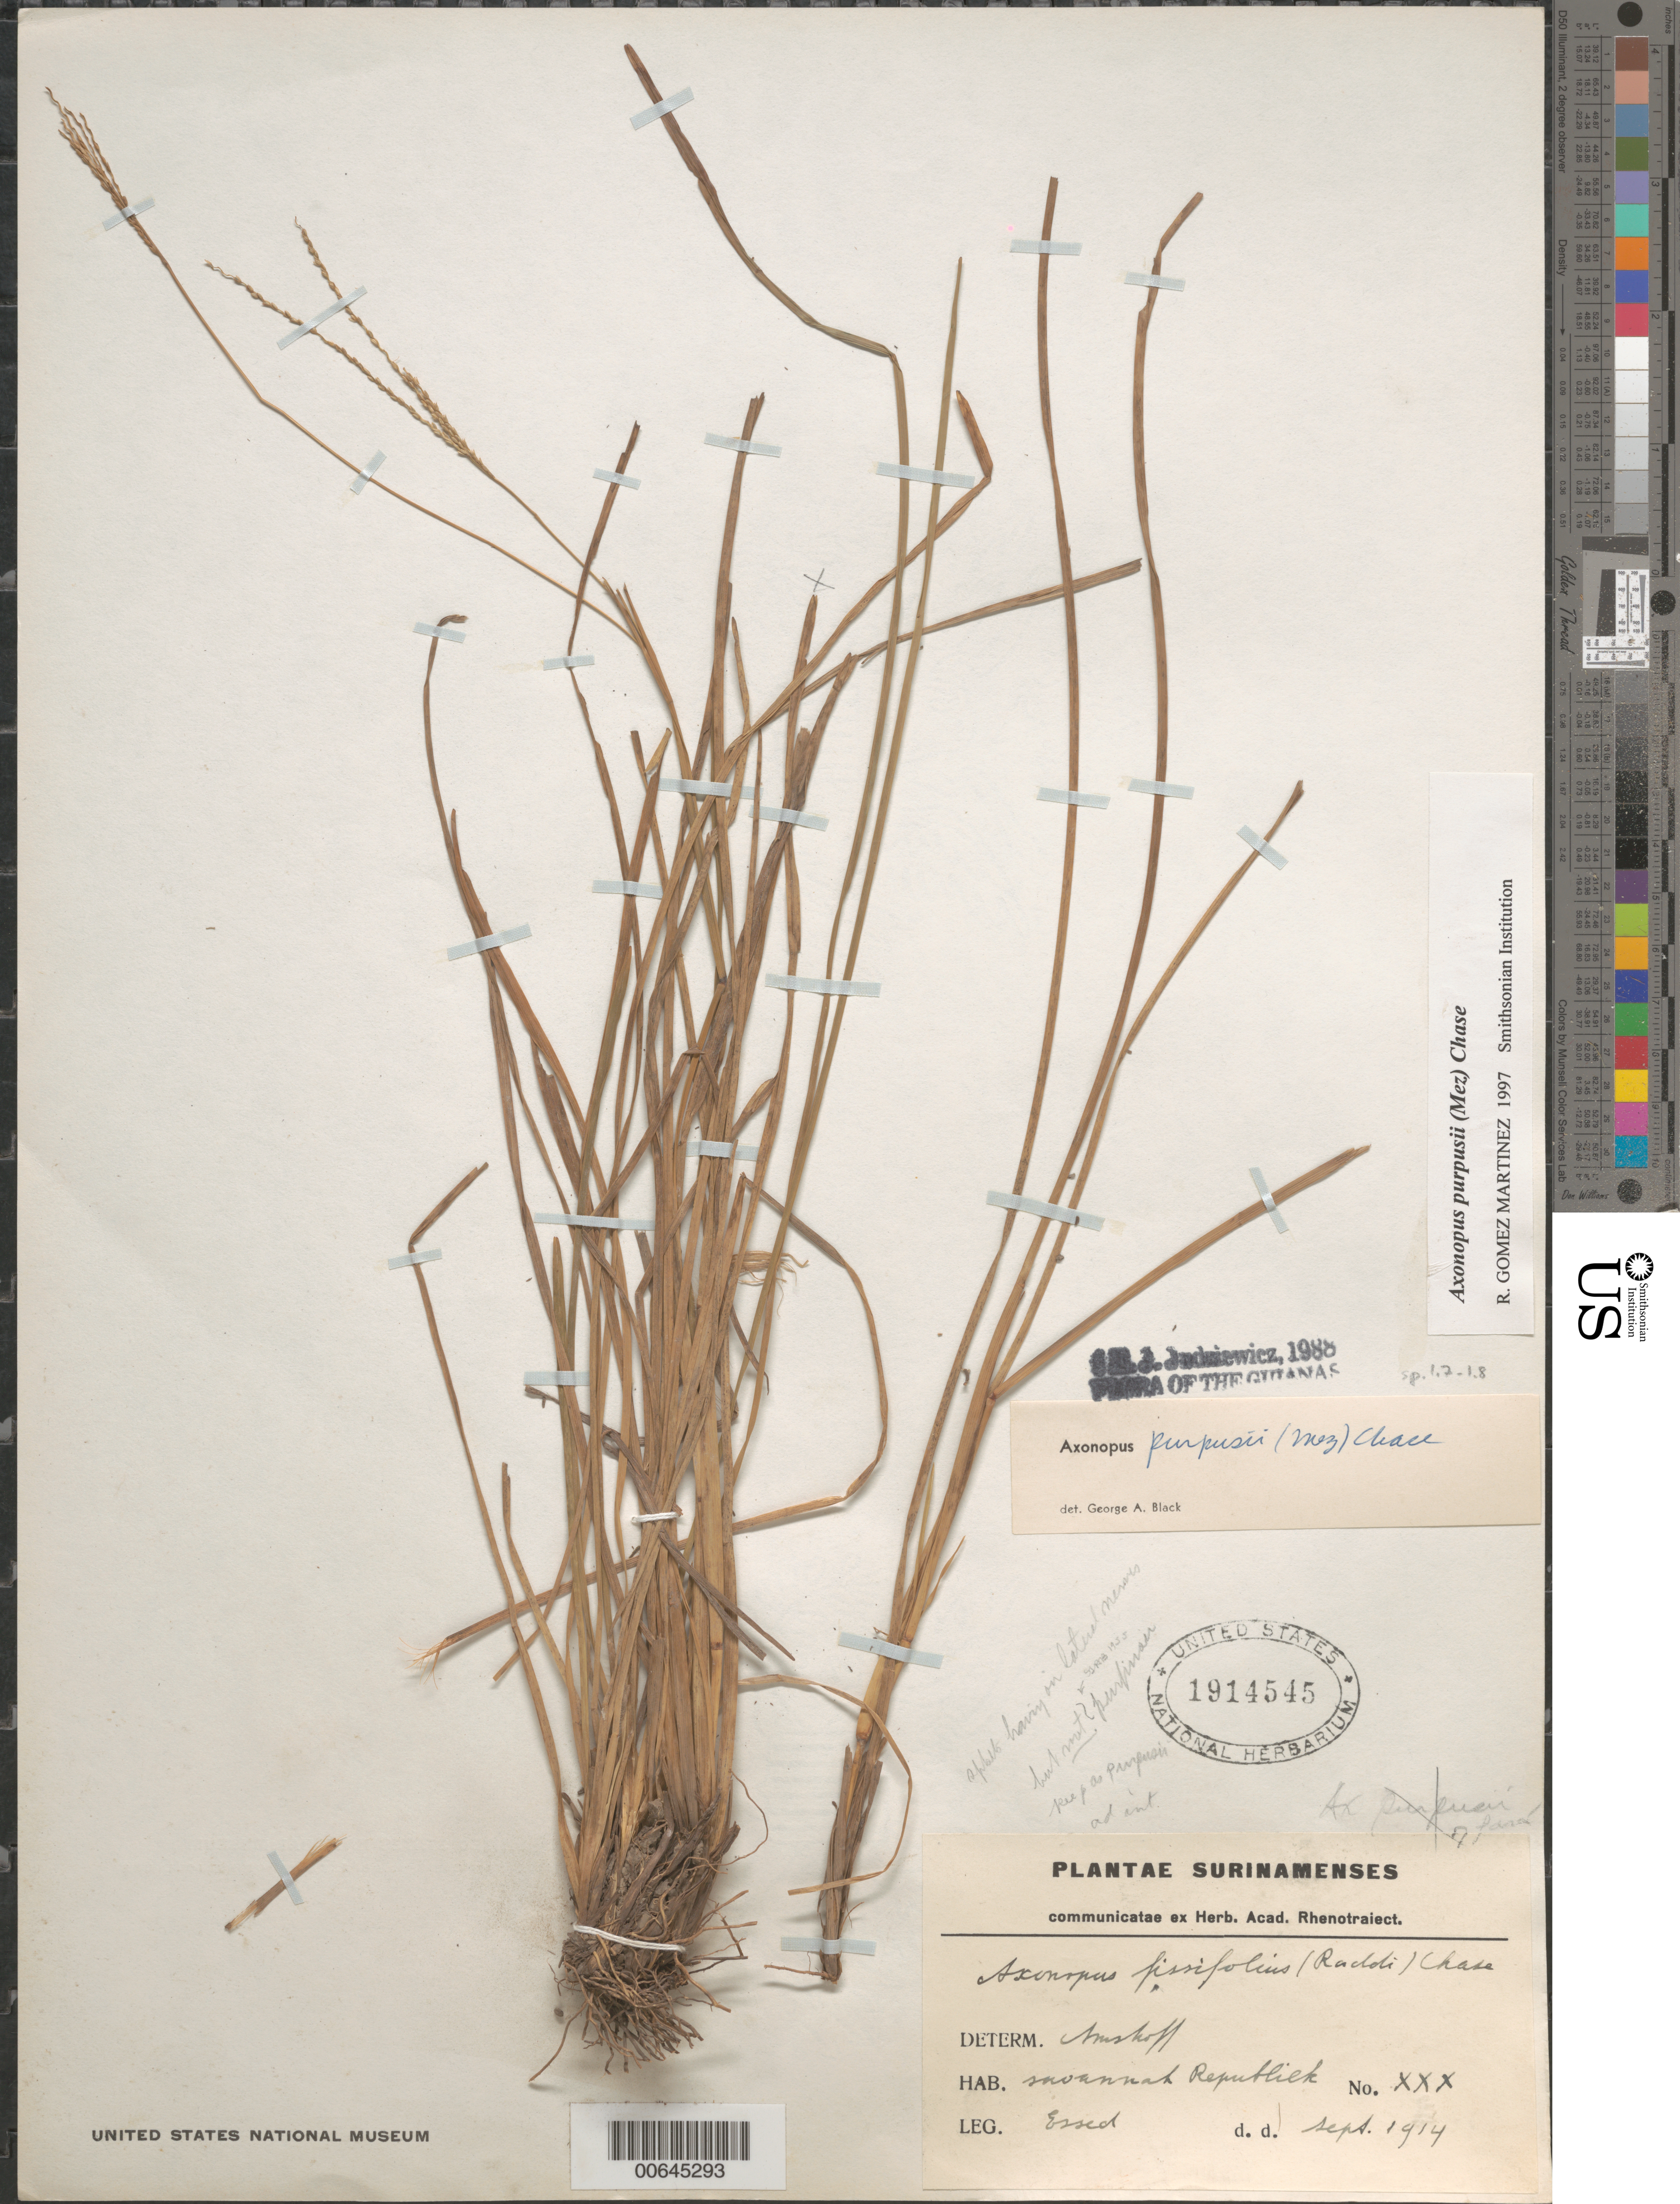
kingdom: Plantae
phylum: Tracheophyta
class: Liliopsida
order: Poales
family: Poaceae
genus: Axonopus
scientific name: Axonopus purpusii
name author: (Mez) Chase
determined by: Gomez Martinez, R.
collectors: E. Essed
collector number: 30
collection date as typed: Sep-14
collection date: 1914-09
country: Suriname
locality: Savanna Republiek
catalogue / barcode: US 1914545